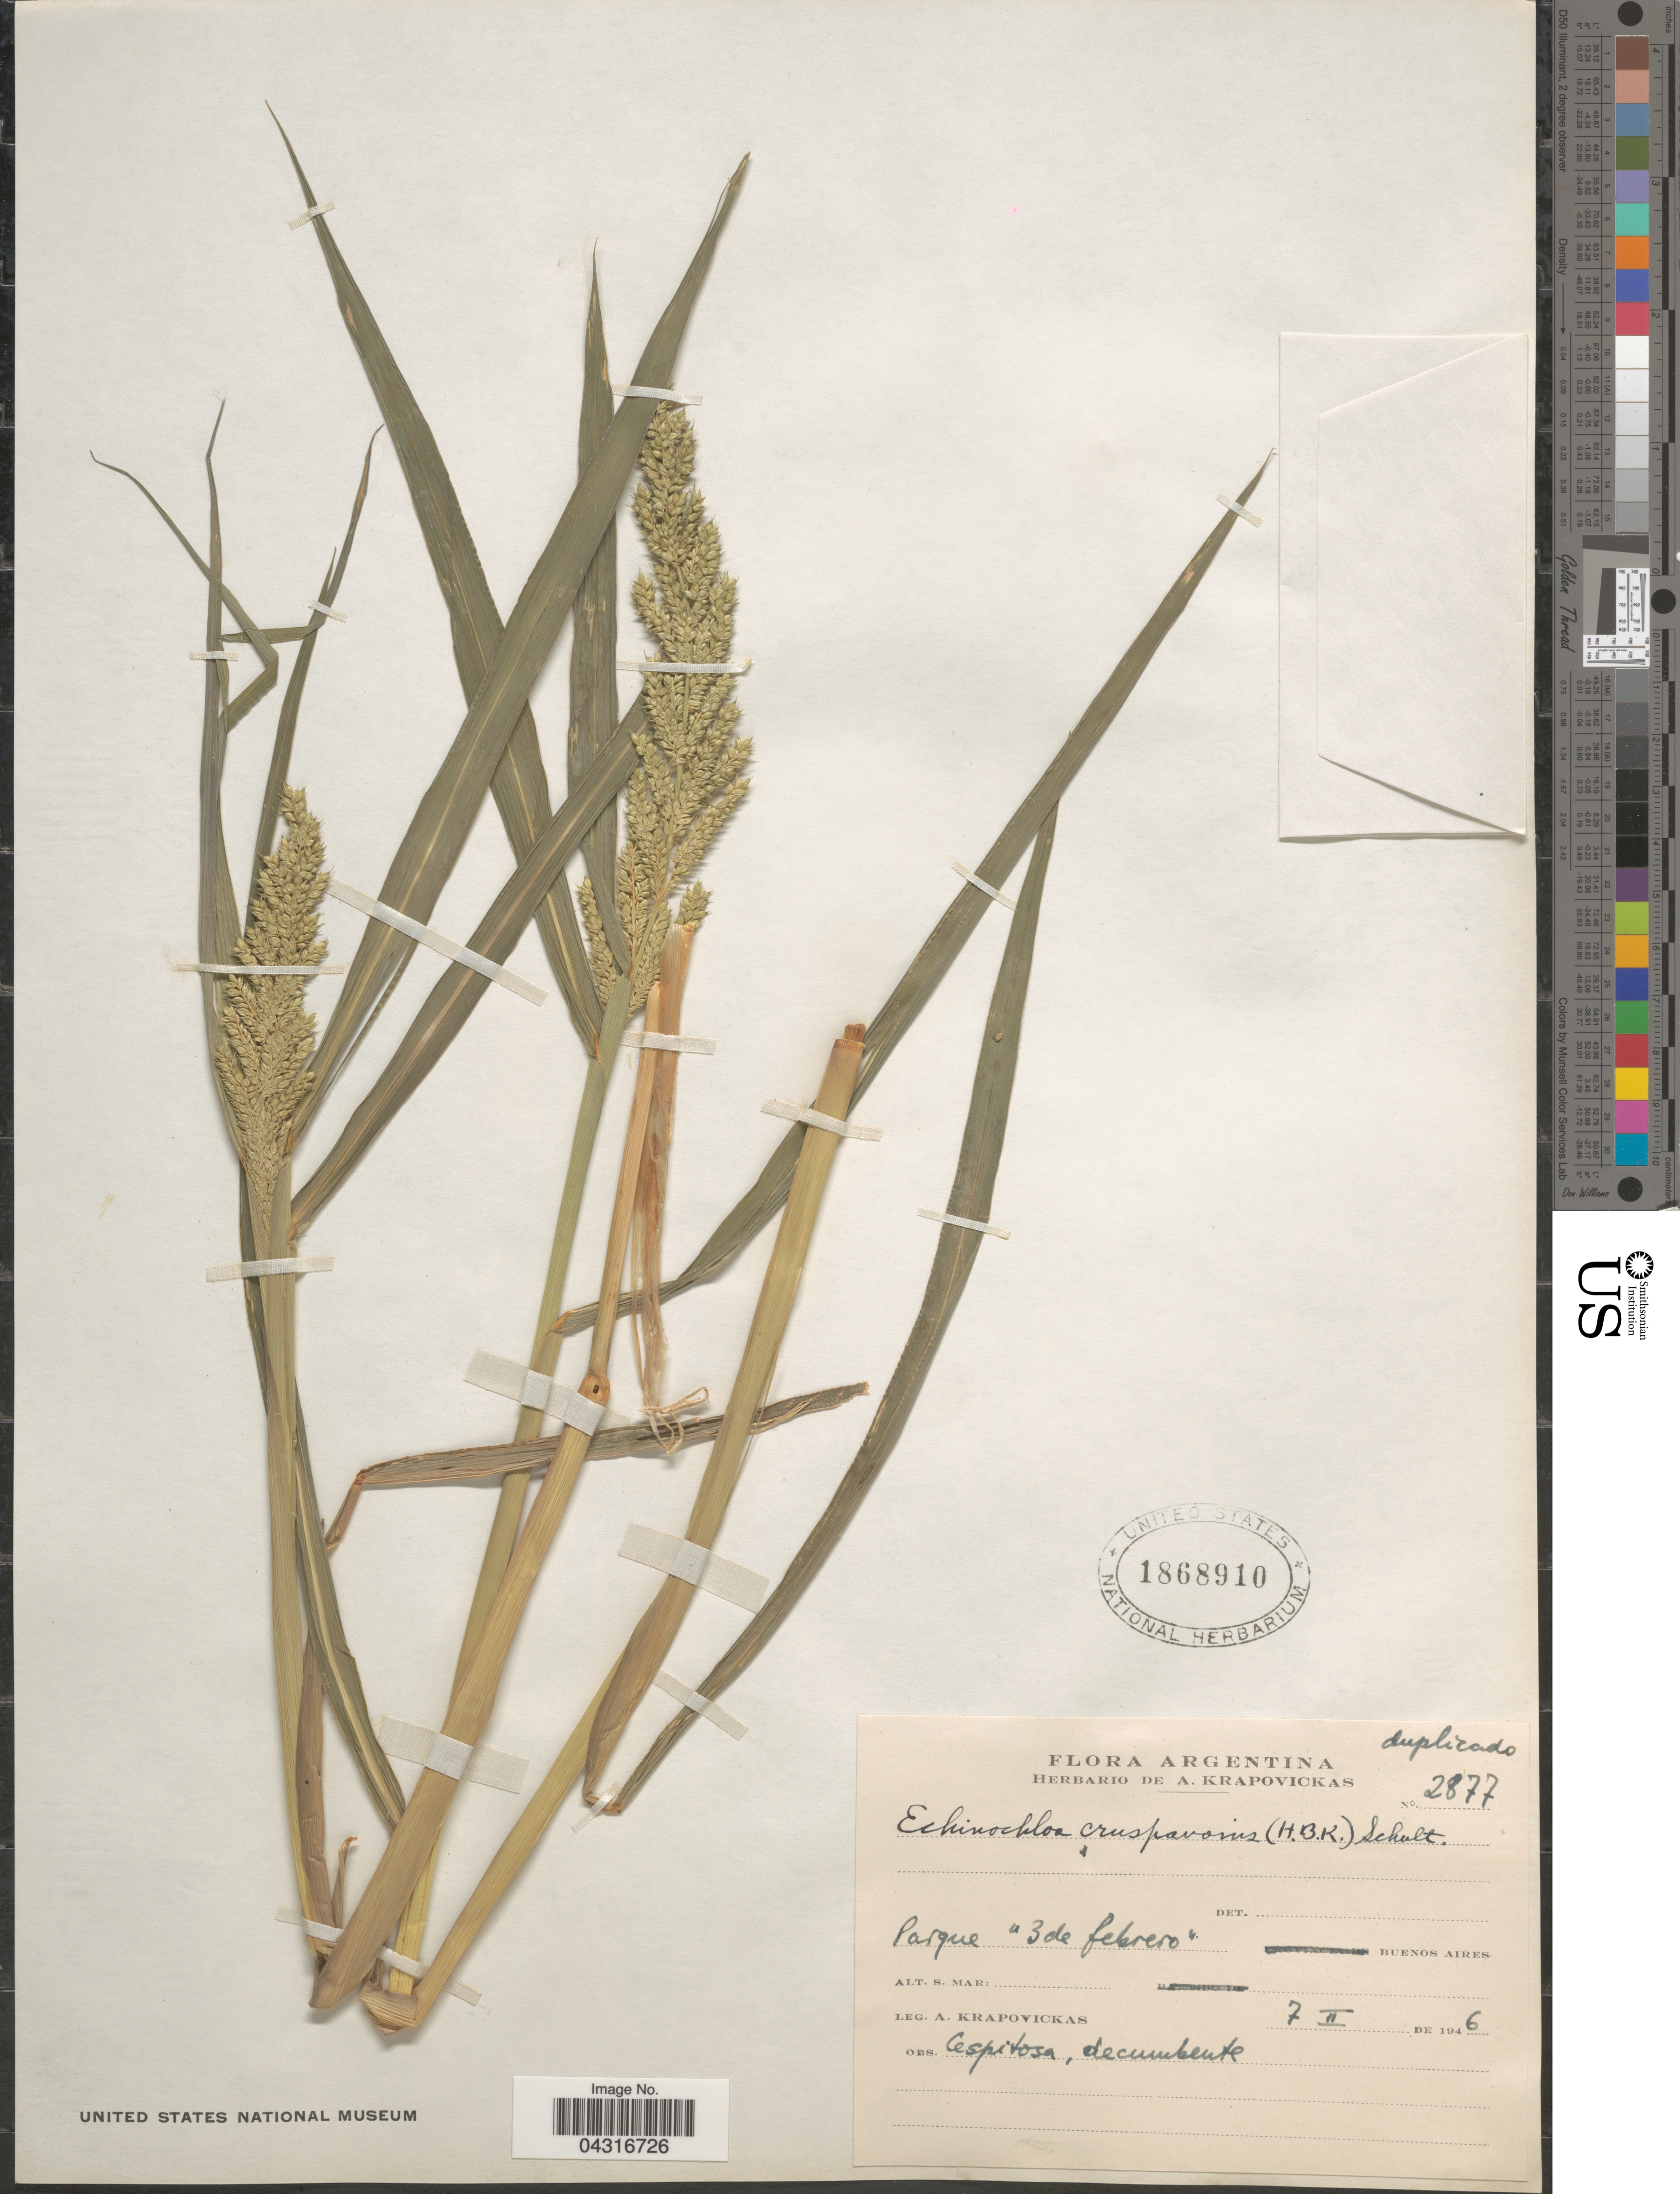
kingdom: Plantae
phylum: Tracheophyta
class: Liliopsida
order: Poales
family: Poaceae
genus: Echinochloa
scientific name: Echinochloa crus-pavonis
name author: (Kunth) Schult.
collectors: A. Krapovickas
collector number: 2877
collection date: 1946-02-07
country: Argentina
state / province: Buenos Aires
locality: Parque "3de febrero".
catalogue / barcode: US 1868910